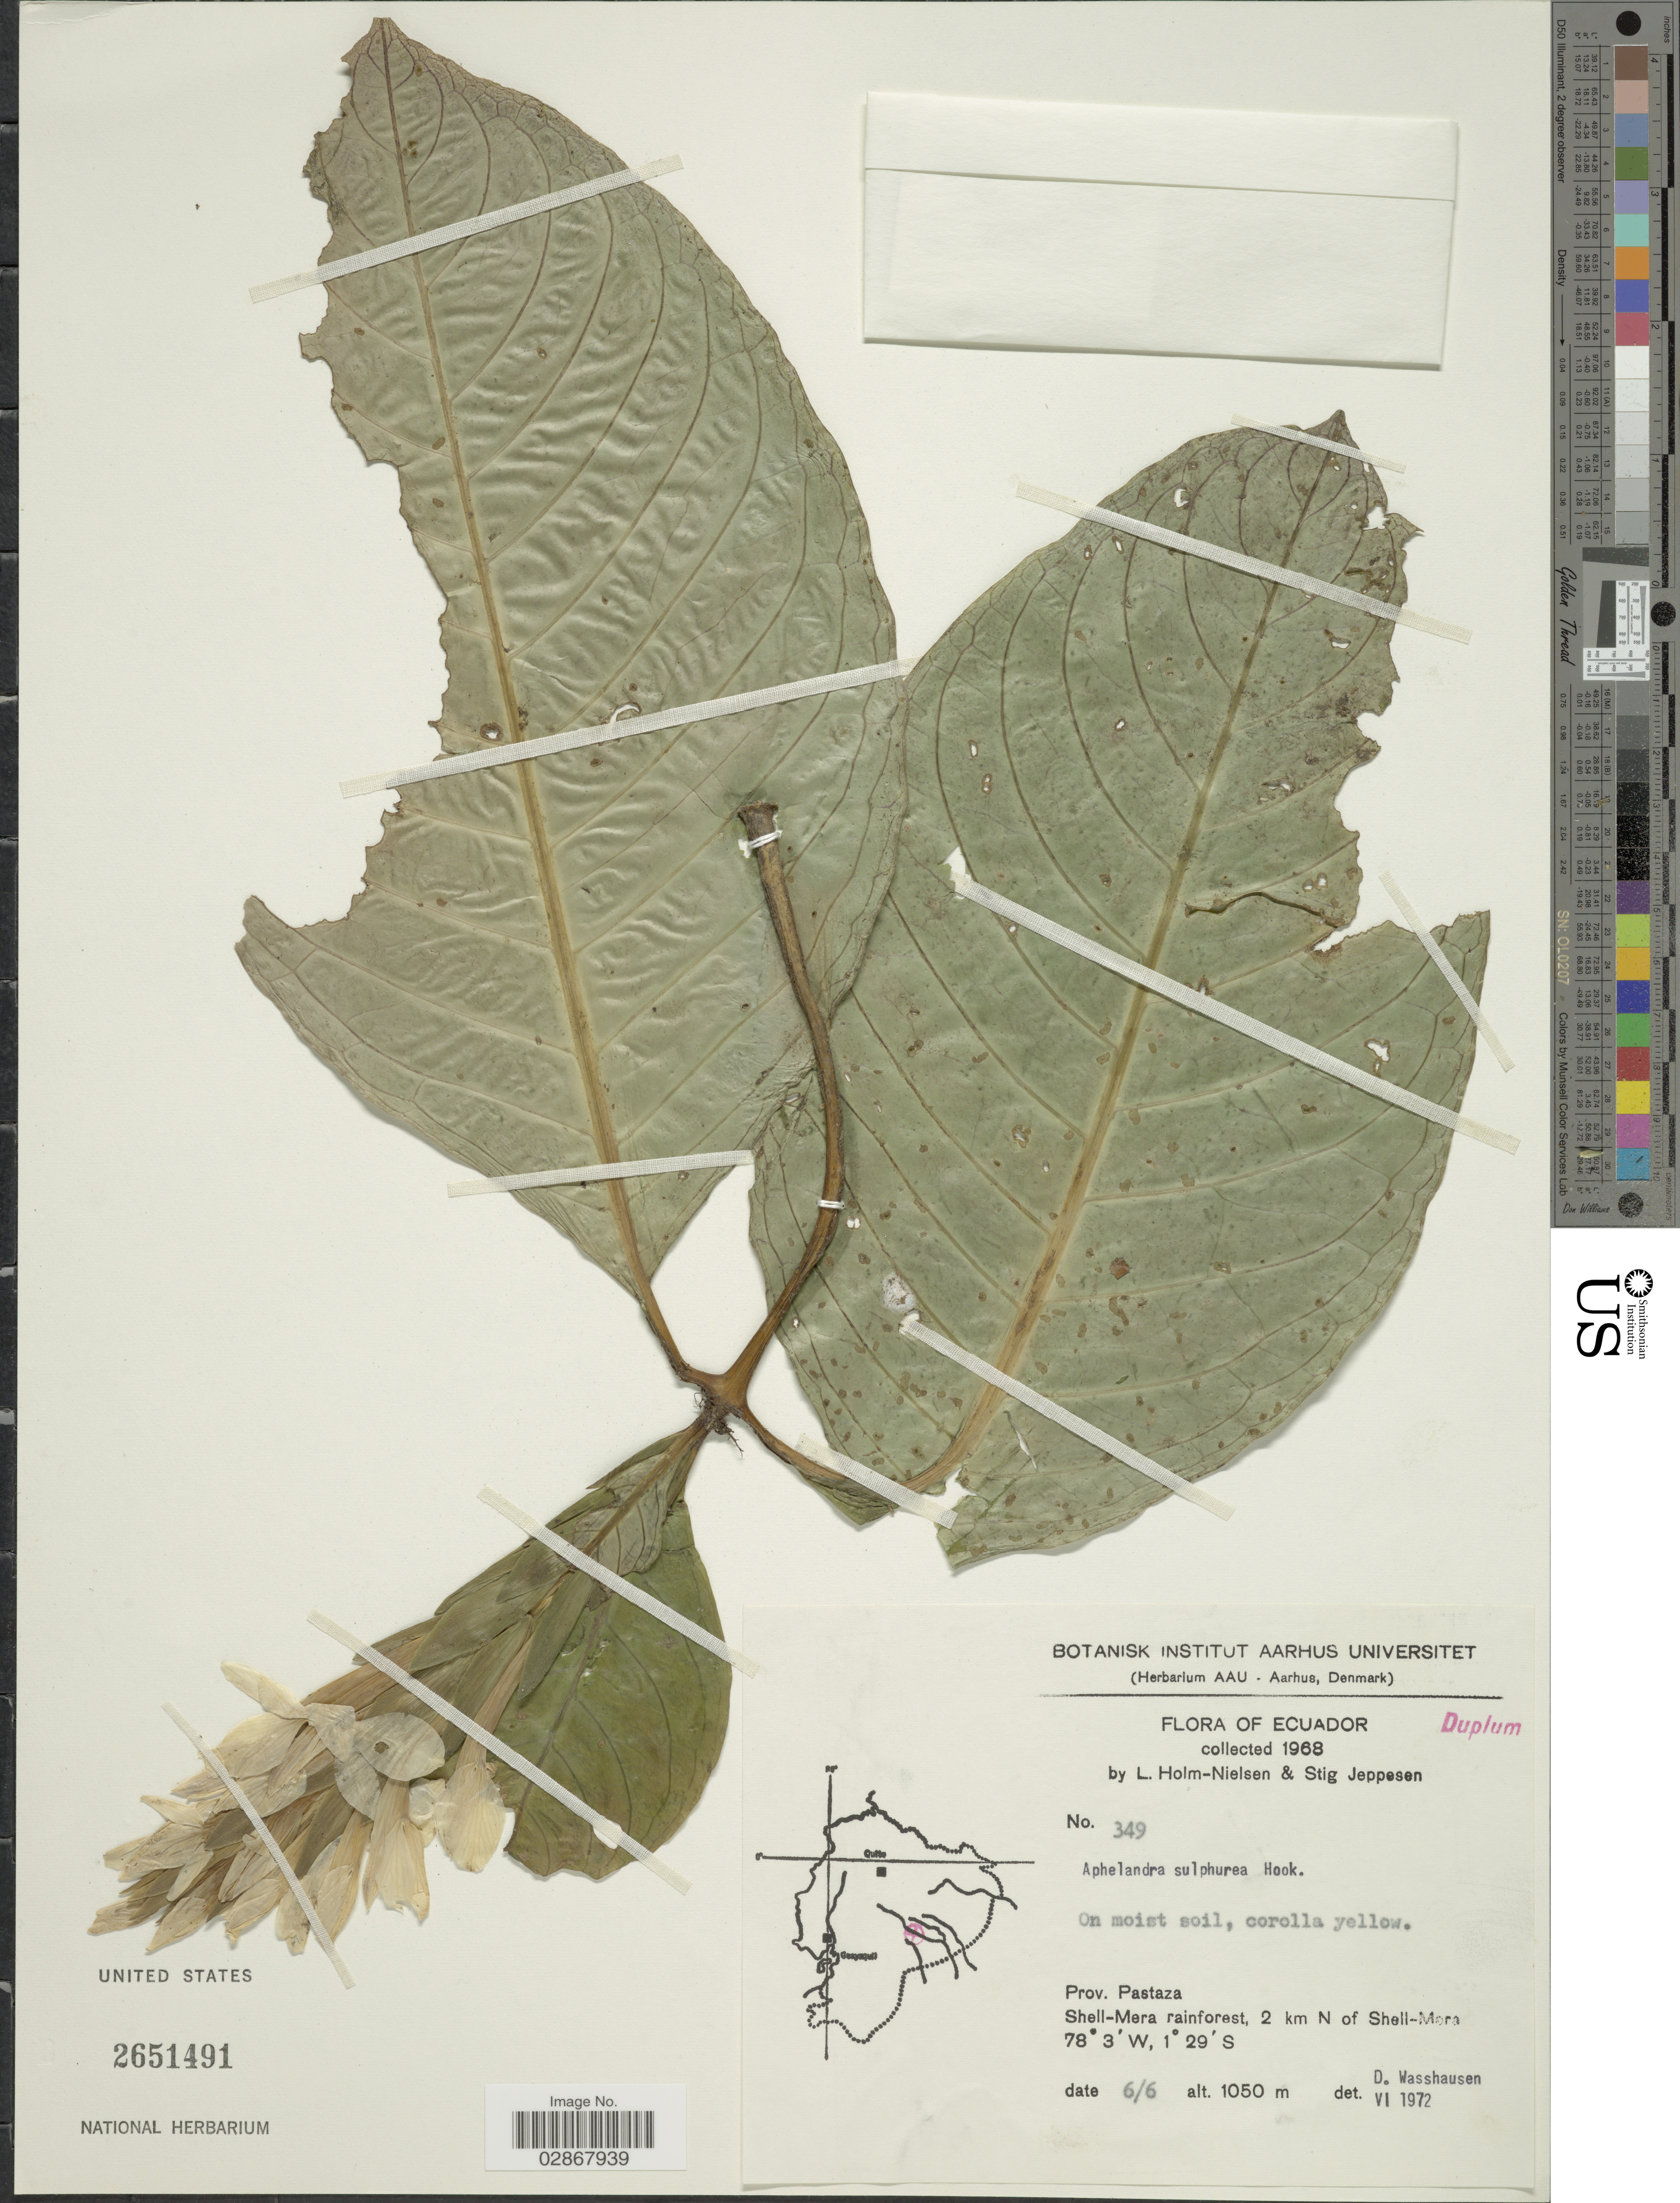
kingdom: Plantae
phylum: Tracheophyta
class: Magnoliopsida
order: Lamiales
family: Acanthaceae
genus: Aphelandra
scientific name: Aphelandra sulphurea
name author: Hook. f.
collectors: L. Holm-Nielsen & S. Jeppesen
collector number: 349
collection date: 1968-06-06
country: Ecuador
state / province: Pastaza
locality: Shell-Mera rainforest, 2 km N of Shell-Mera.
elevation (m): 1050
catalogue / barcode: US 2651491